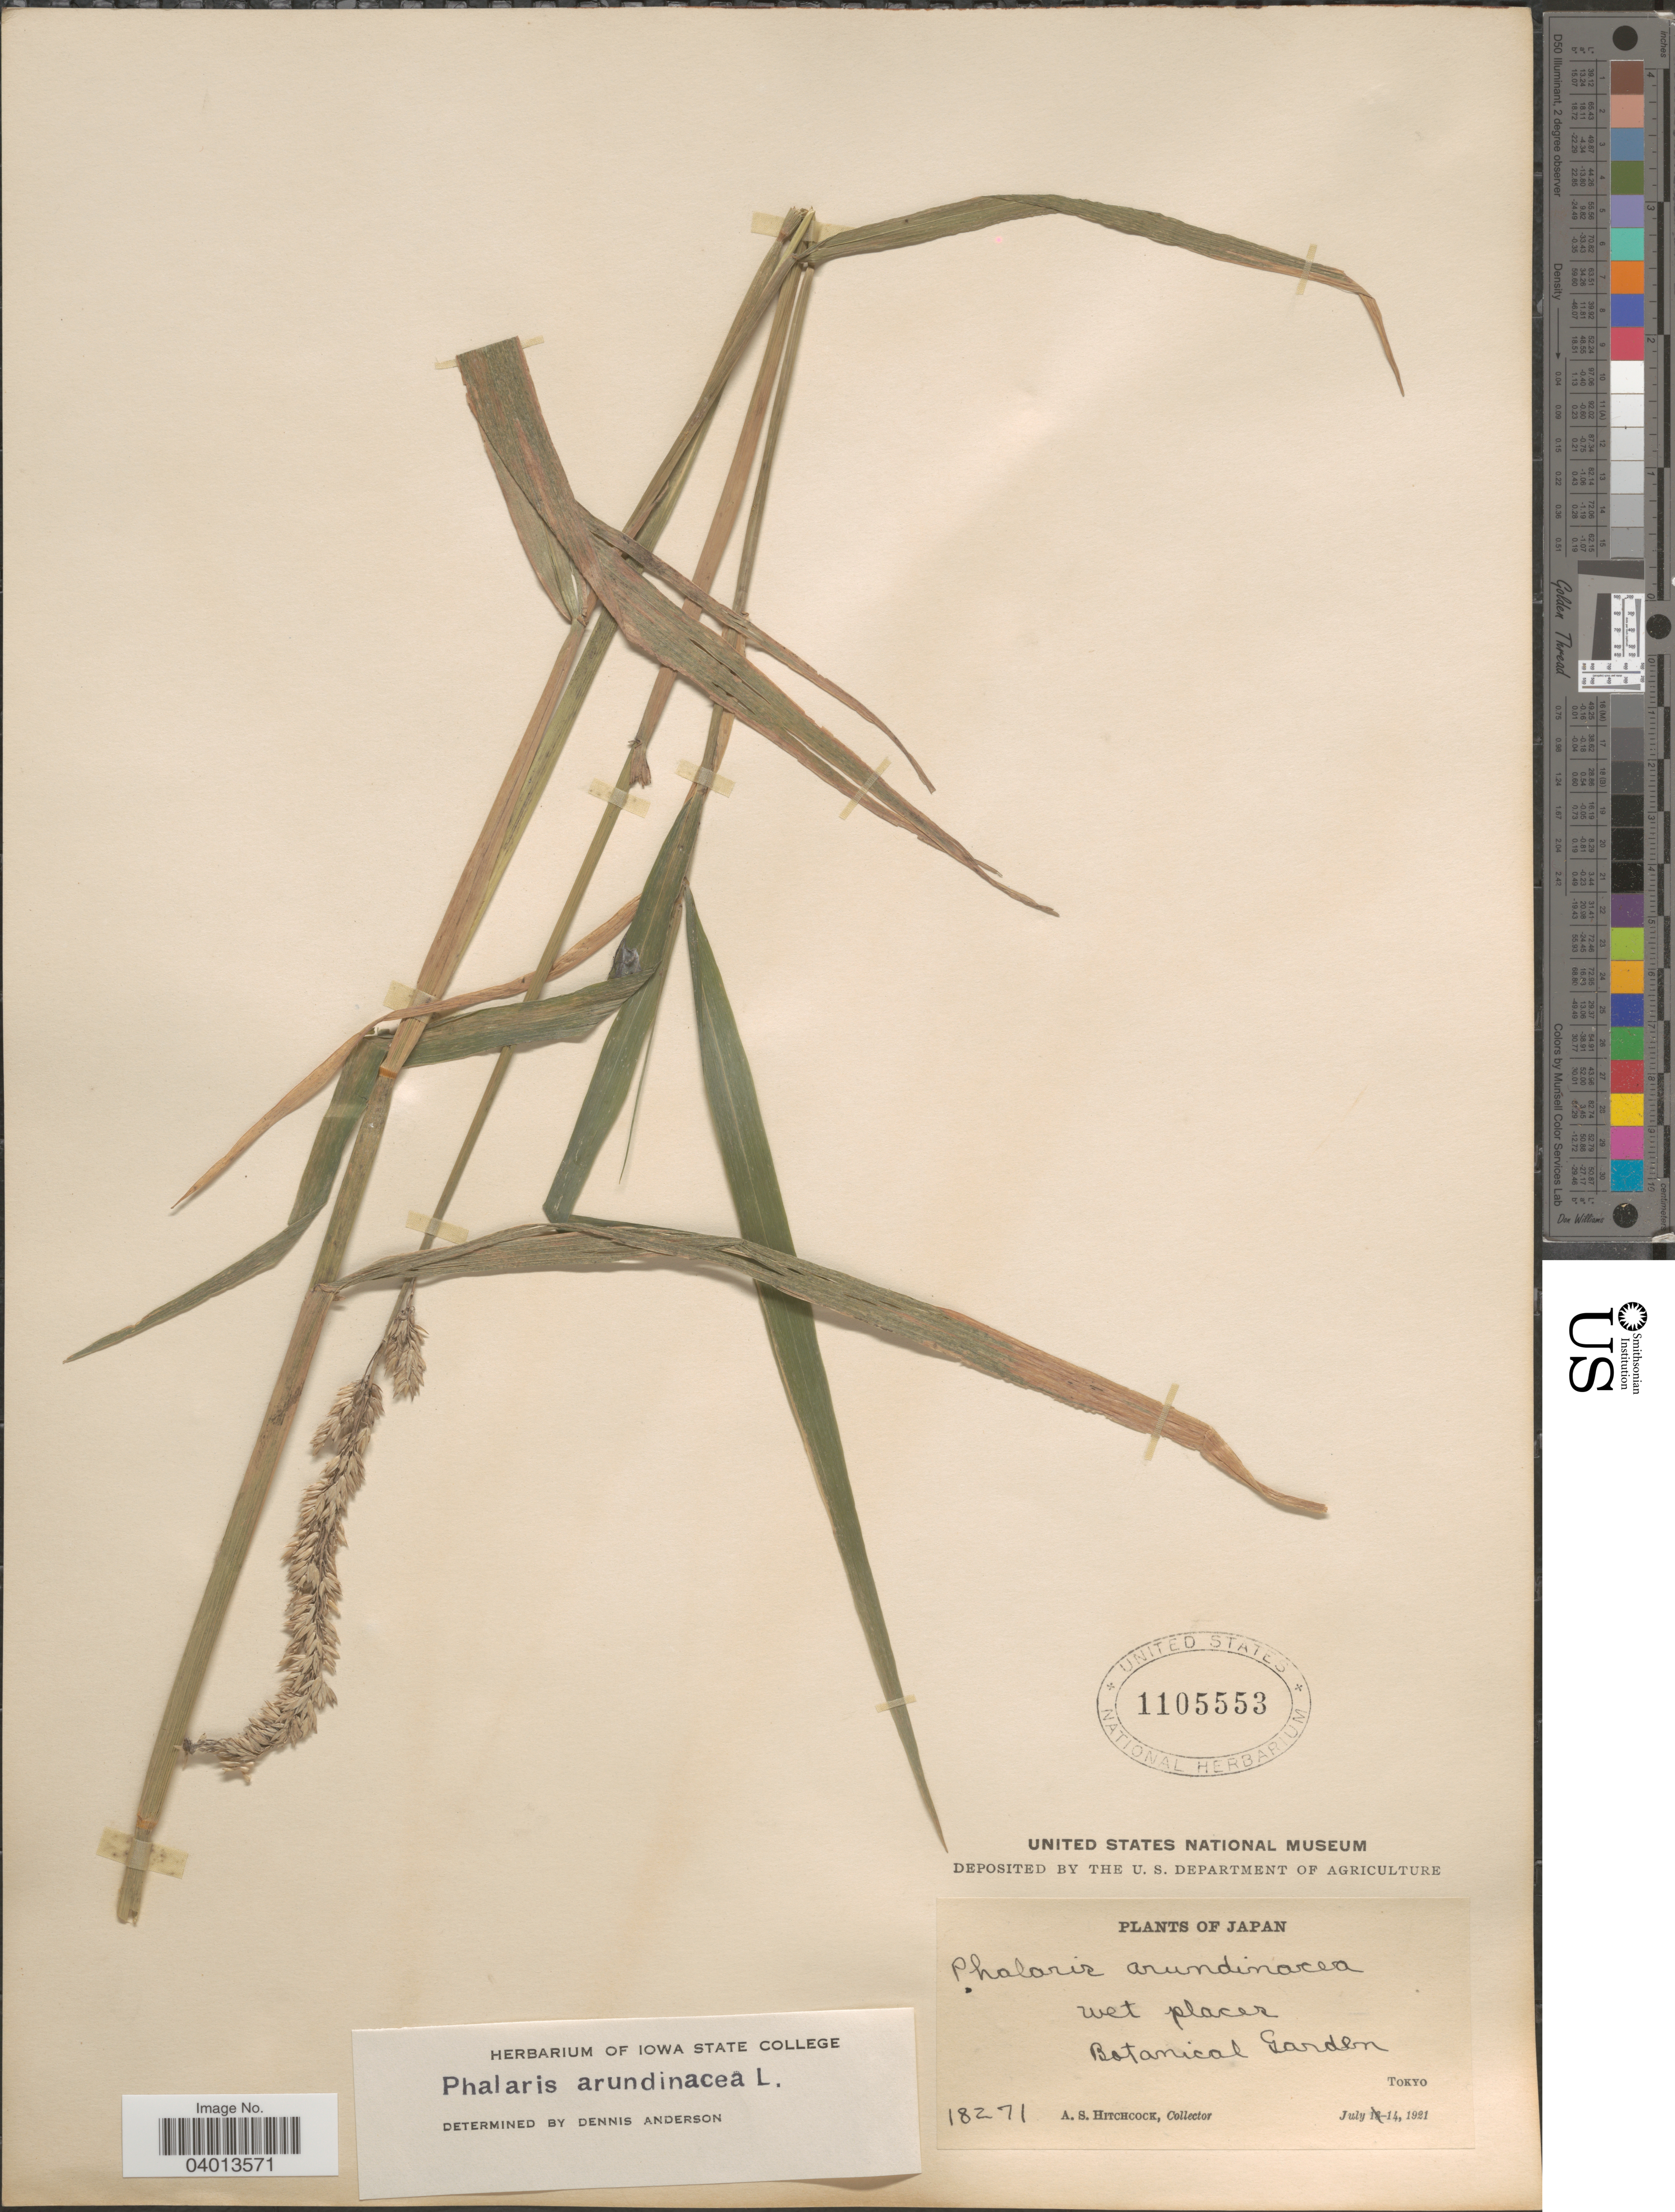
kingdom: Plantae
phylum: Tracheophyta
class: Liliopsida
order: Poales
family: Poaceae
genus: Phalaris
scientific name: Phalaris arundinacea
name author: L.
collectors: A. S. Hitchcock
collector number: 18271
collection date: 1921-07-14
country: Japan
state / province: Tokyo, Federal City of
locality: Wet places. Botanical Garden.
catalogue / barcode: US 1105553